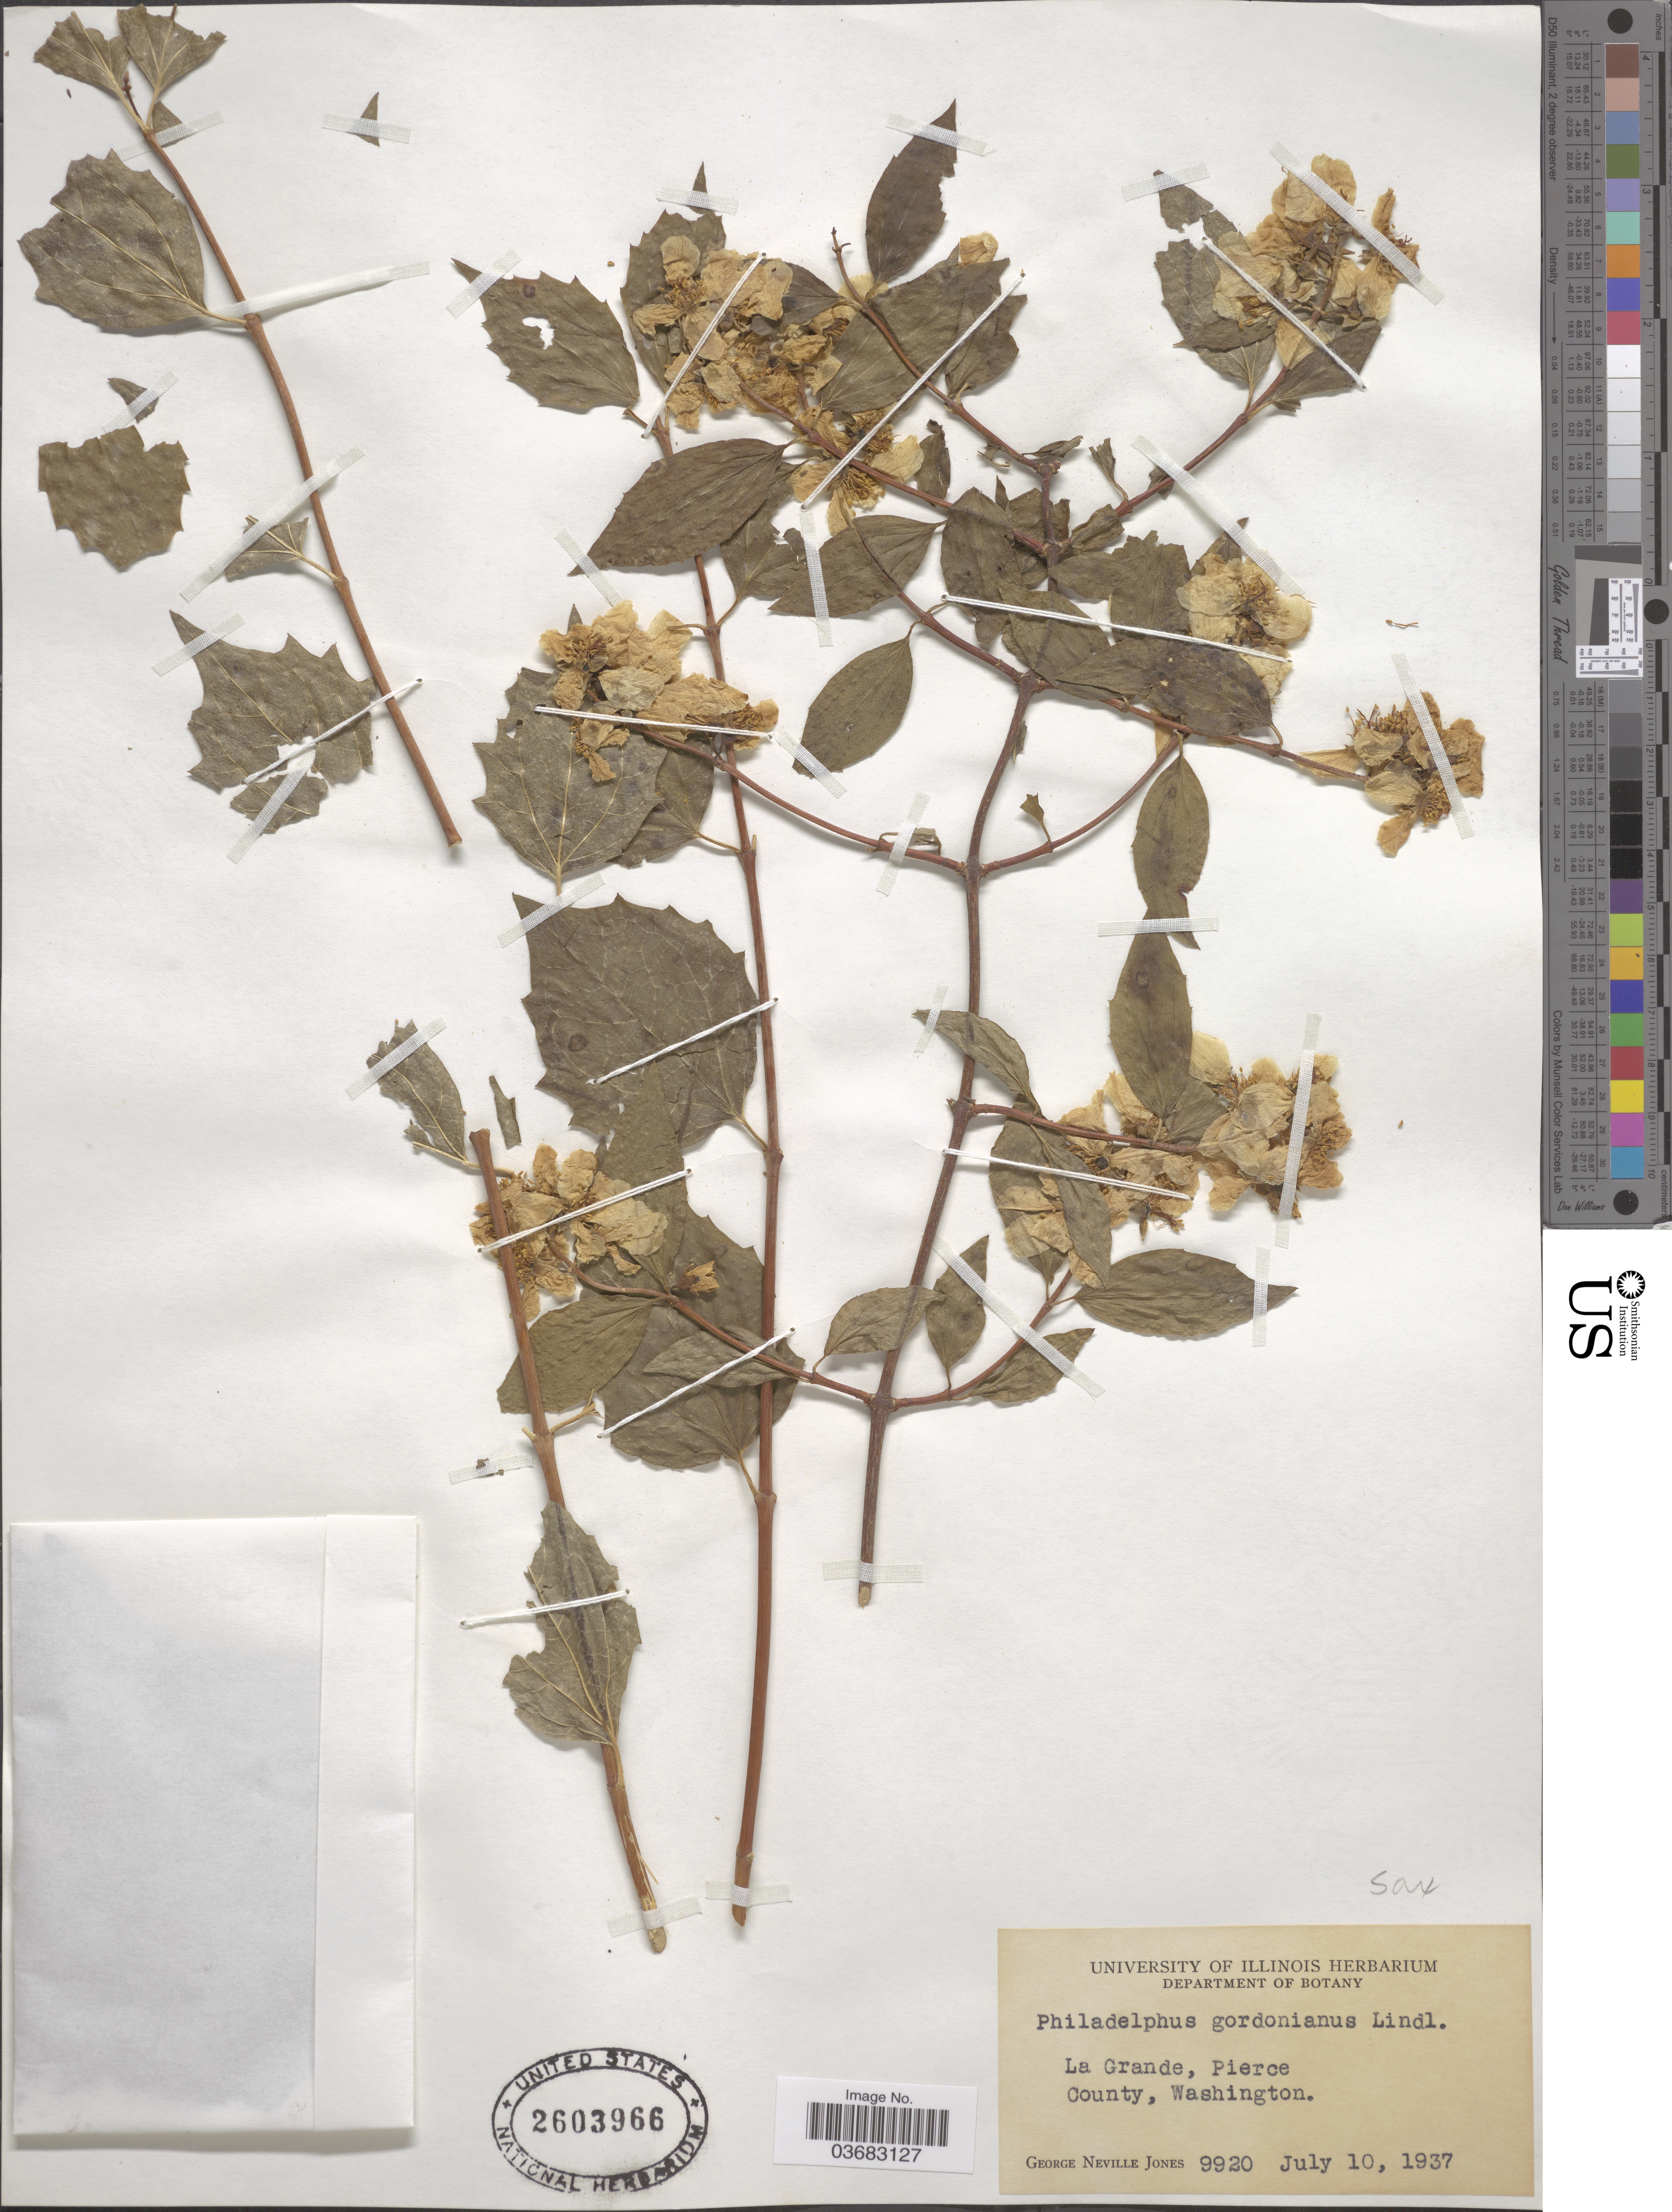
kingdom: Plantae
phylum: Tracheophyta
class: Magnoliopsida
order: Cornales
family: Hydrangeaceae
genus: Philadelphus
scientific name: Philadelphus lewisii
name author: Pursh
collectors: G. N. Jones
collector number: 9920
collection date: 1937-07-10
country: United States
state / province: Washington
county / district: Pierce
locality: La Grande, Pierce County.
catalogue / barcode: US 2603966